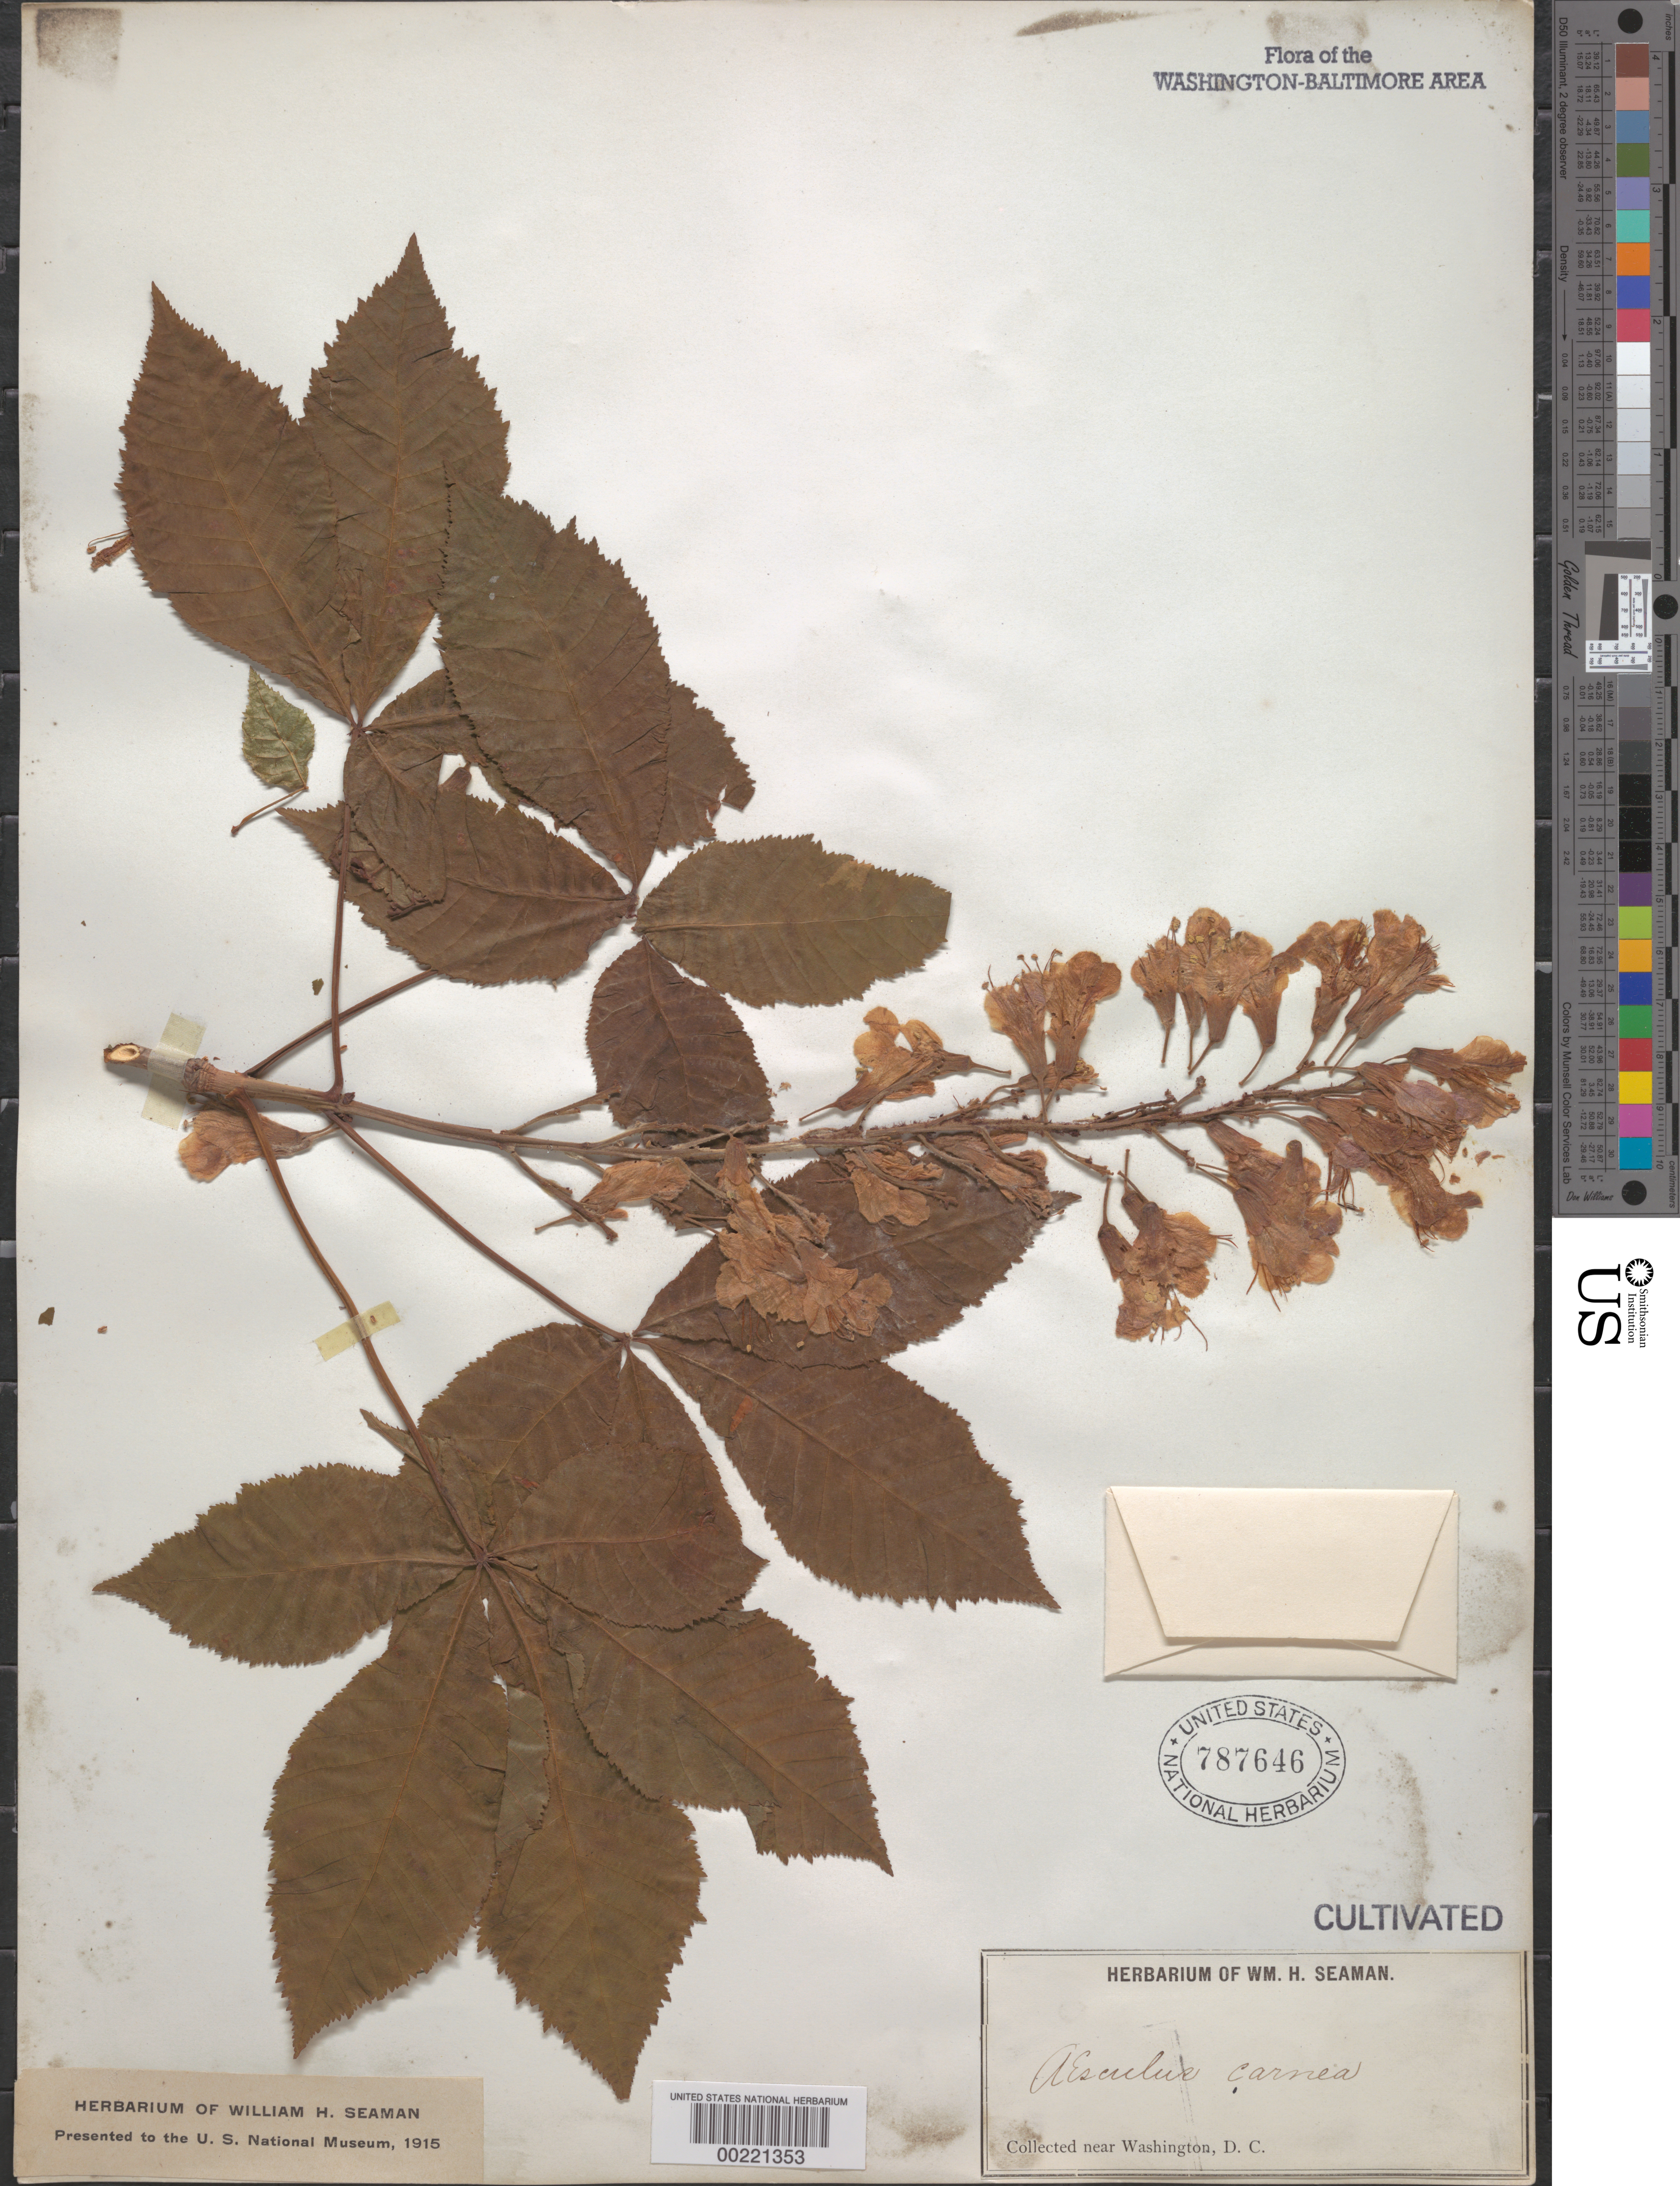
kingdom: Plantae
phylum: Tracheophyta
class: Magnoliopsida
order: Sapindales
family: Sapindaceae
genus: Aesculus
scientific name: Aesculus x carnea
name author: J. Zeyh.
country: United States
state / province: District of Columbia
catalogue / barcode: US 787646